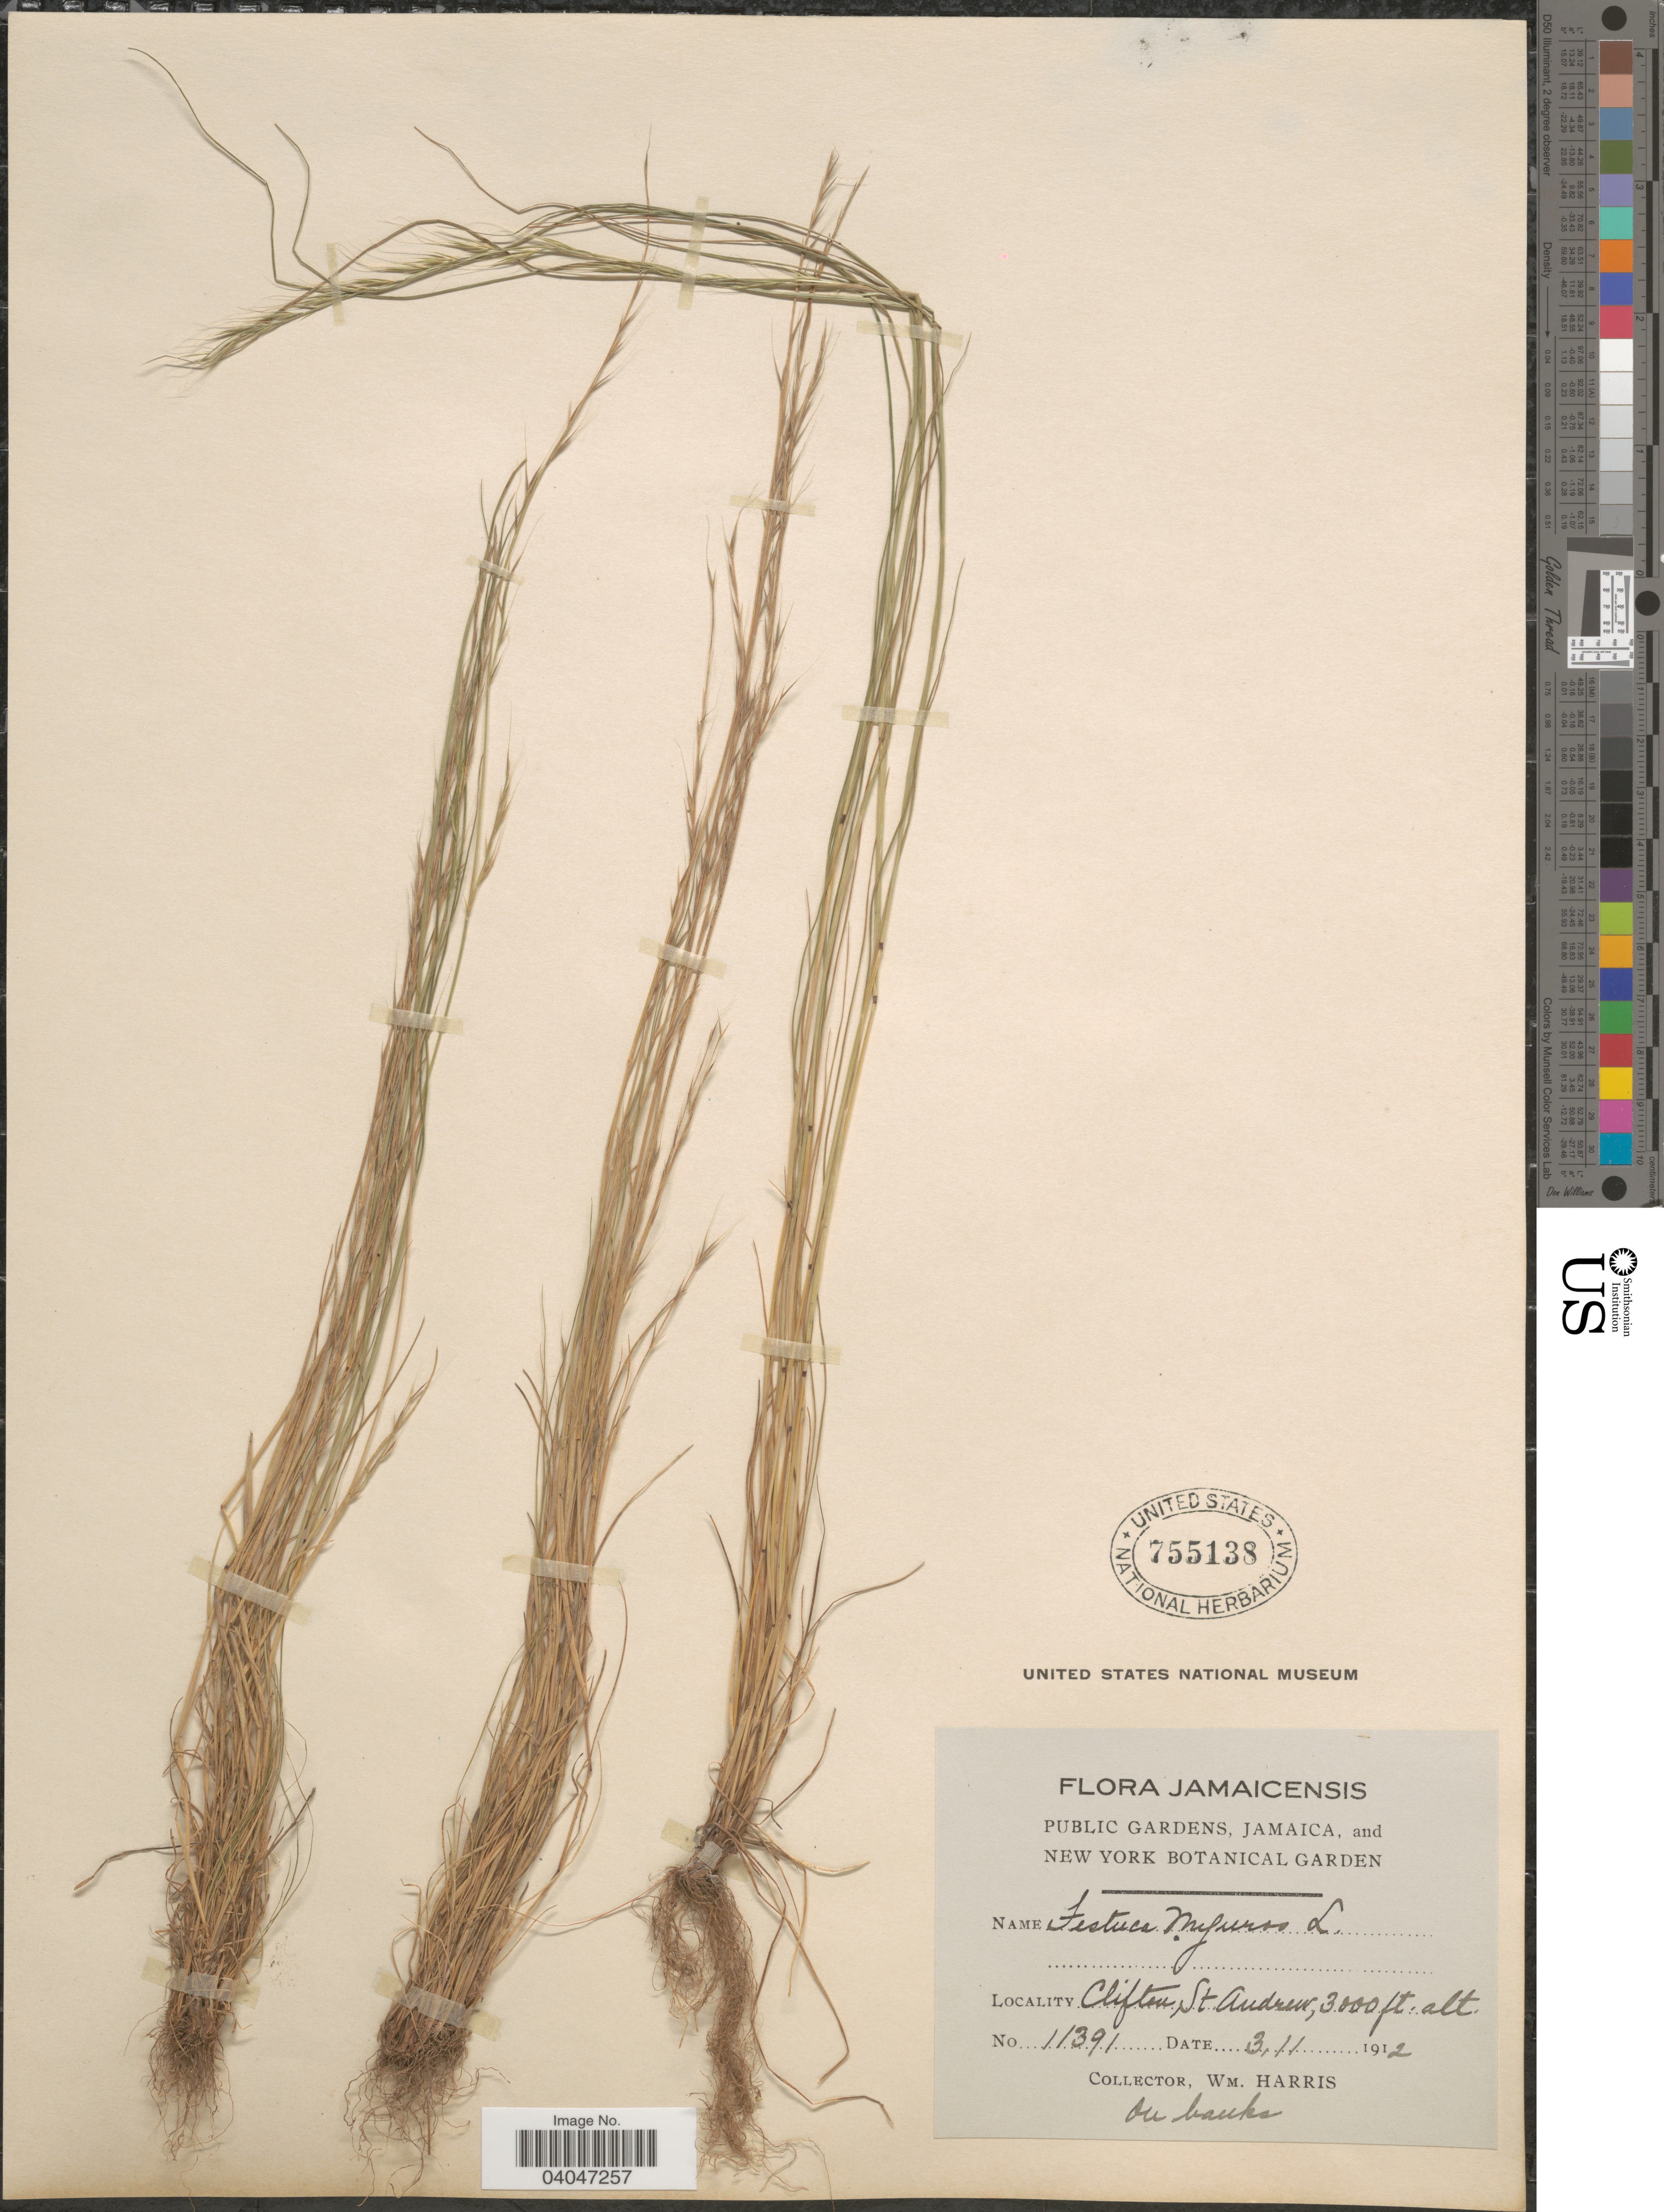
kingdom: Plantae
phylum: Tracheophyta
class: Liliopsida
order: Poales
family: Poaceae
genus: Festuca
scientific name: Festuca myuros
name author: L.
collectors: W. H. Harris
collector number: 11391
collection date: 1913-11-03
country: Jamaica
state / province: Saint Andrew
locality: Clifton.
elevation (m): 914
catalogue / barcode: US 755138